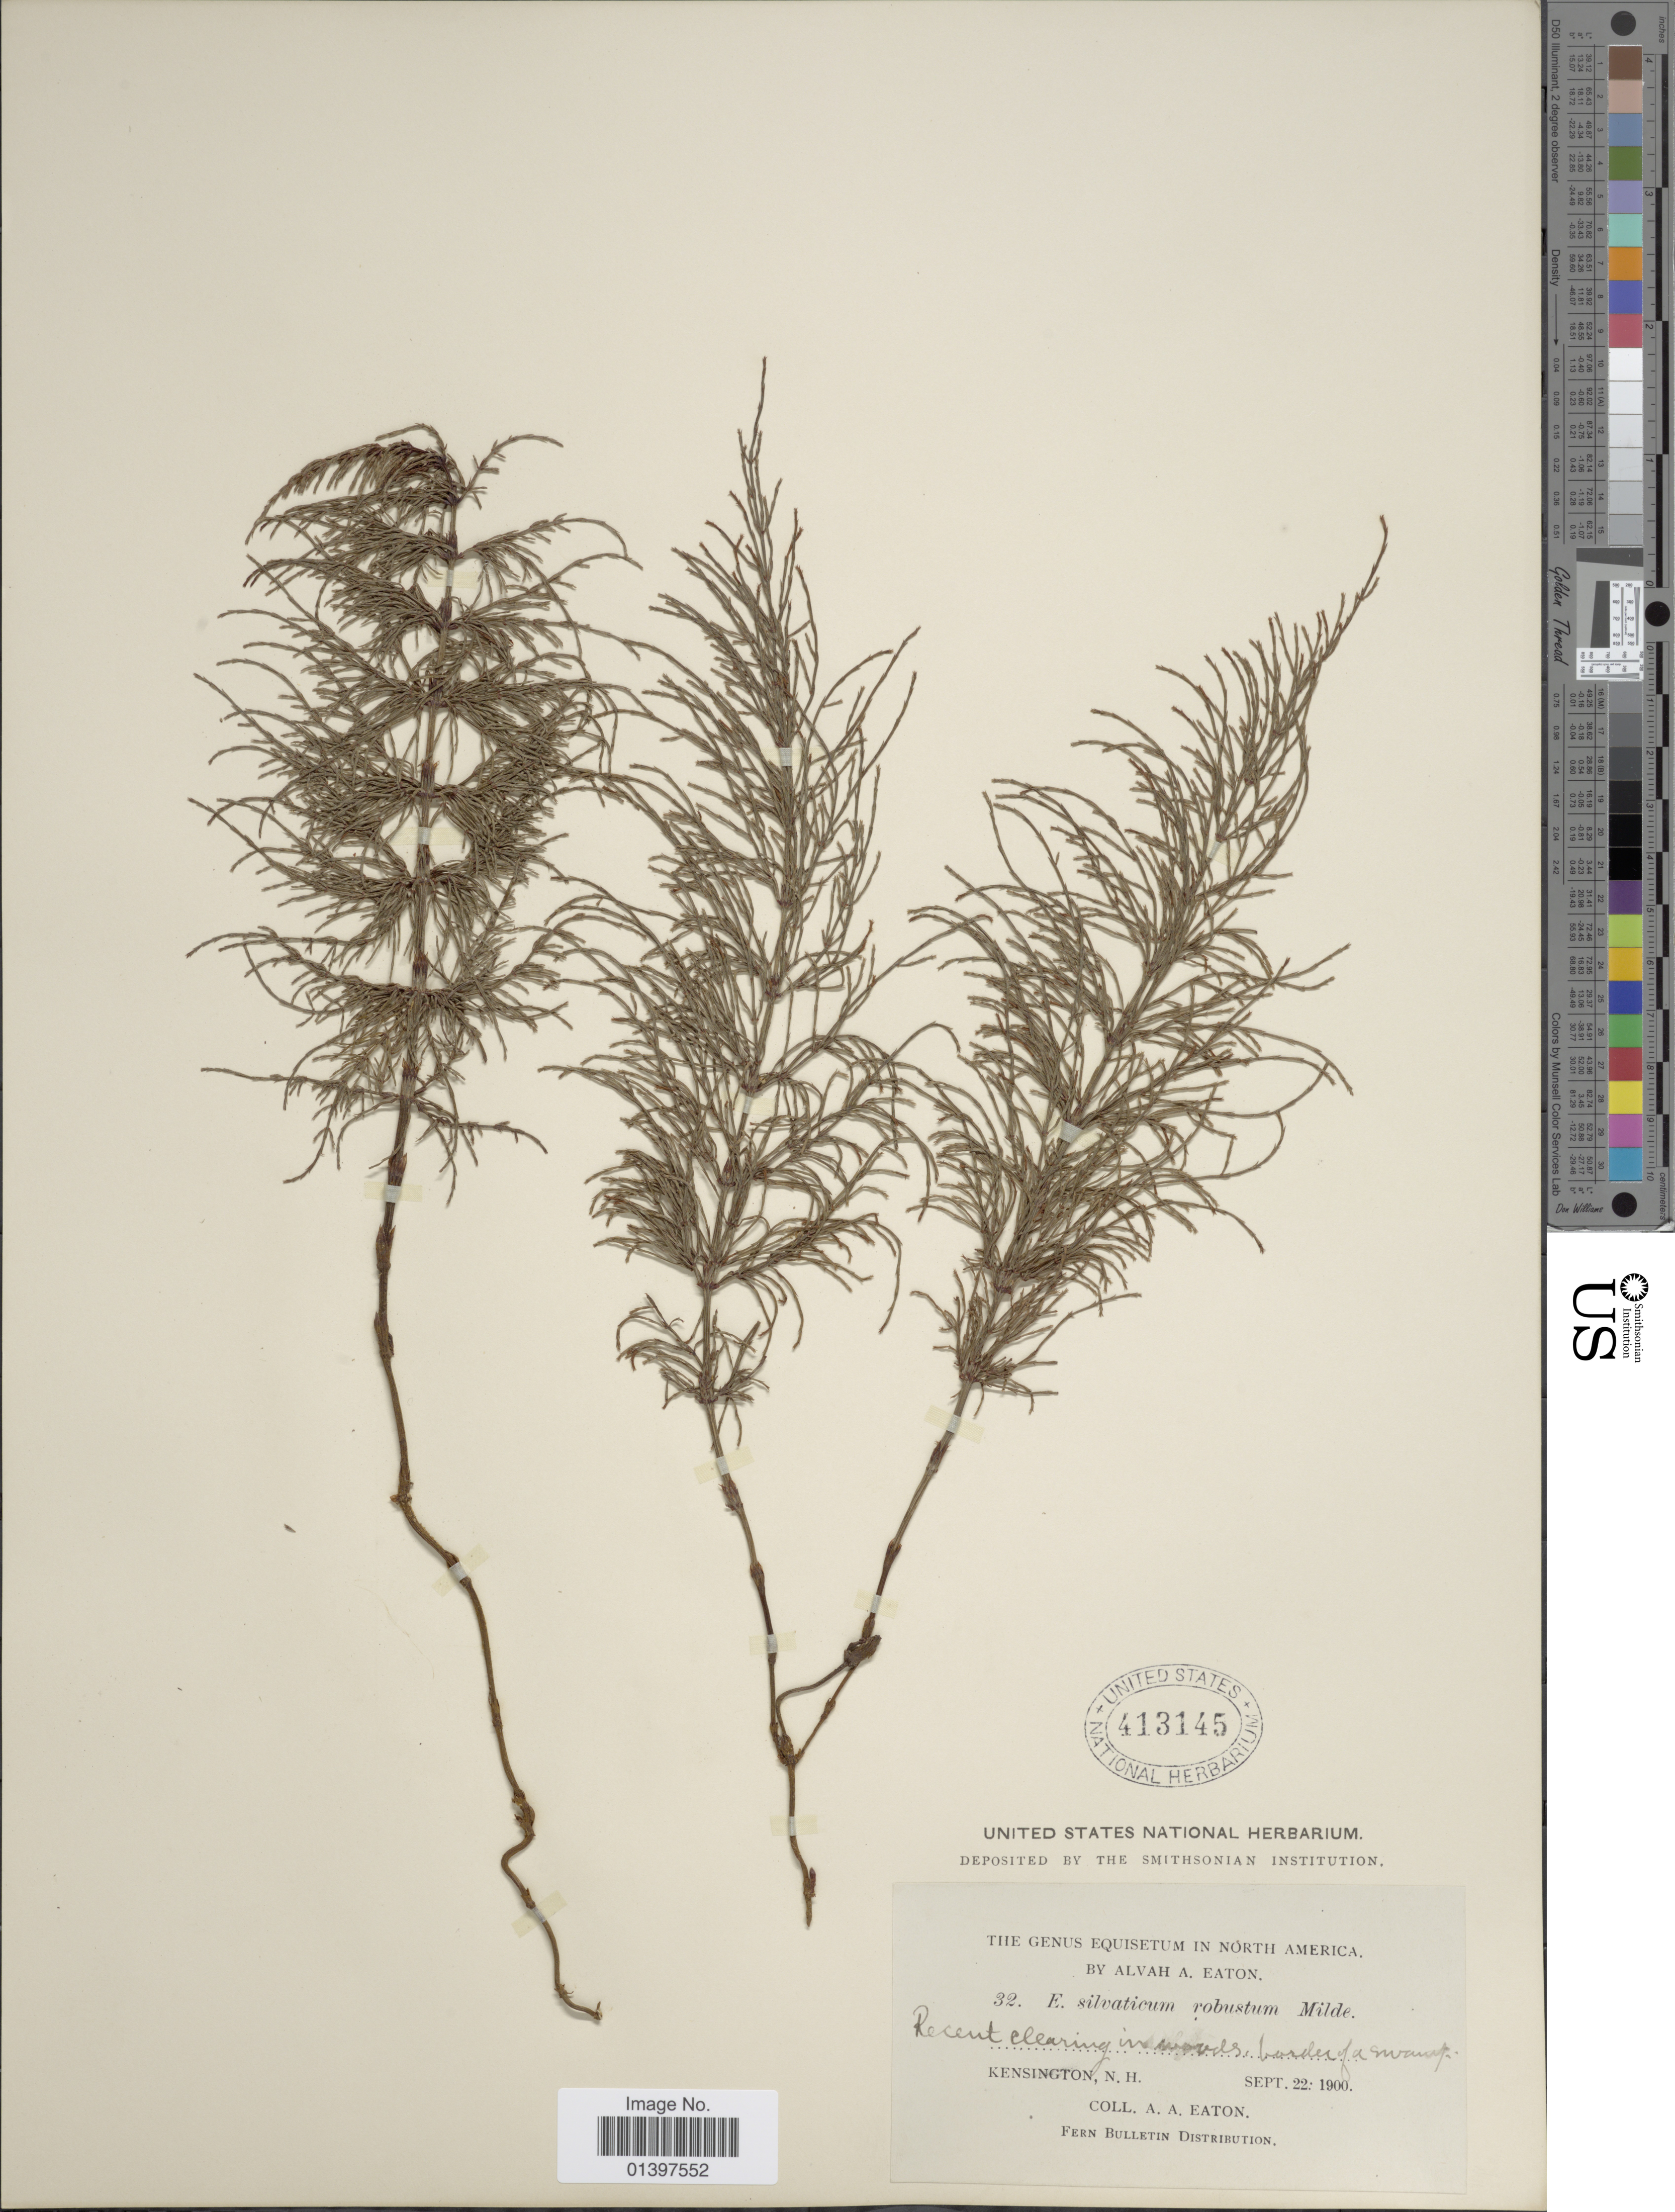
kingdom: Plantae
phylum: Tracheophyta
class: Polypodiopsida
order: Equisetales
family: Equisetaceae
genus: Equisetum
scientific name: Equisetum sylvaticum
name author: L.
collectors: A. A. Eaton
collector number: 32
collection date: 1900-09-22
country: United States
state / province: New Hampshire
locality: Kinsington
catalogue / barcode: US 413145